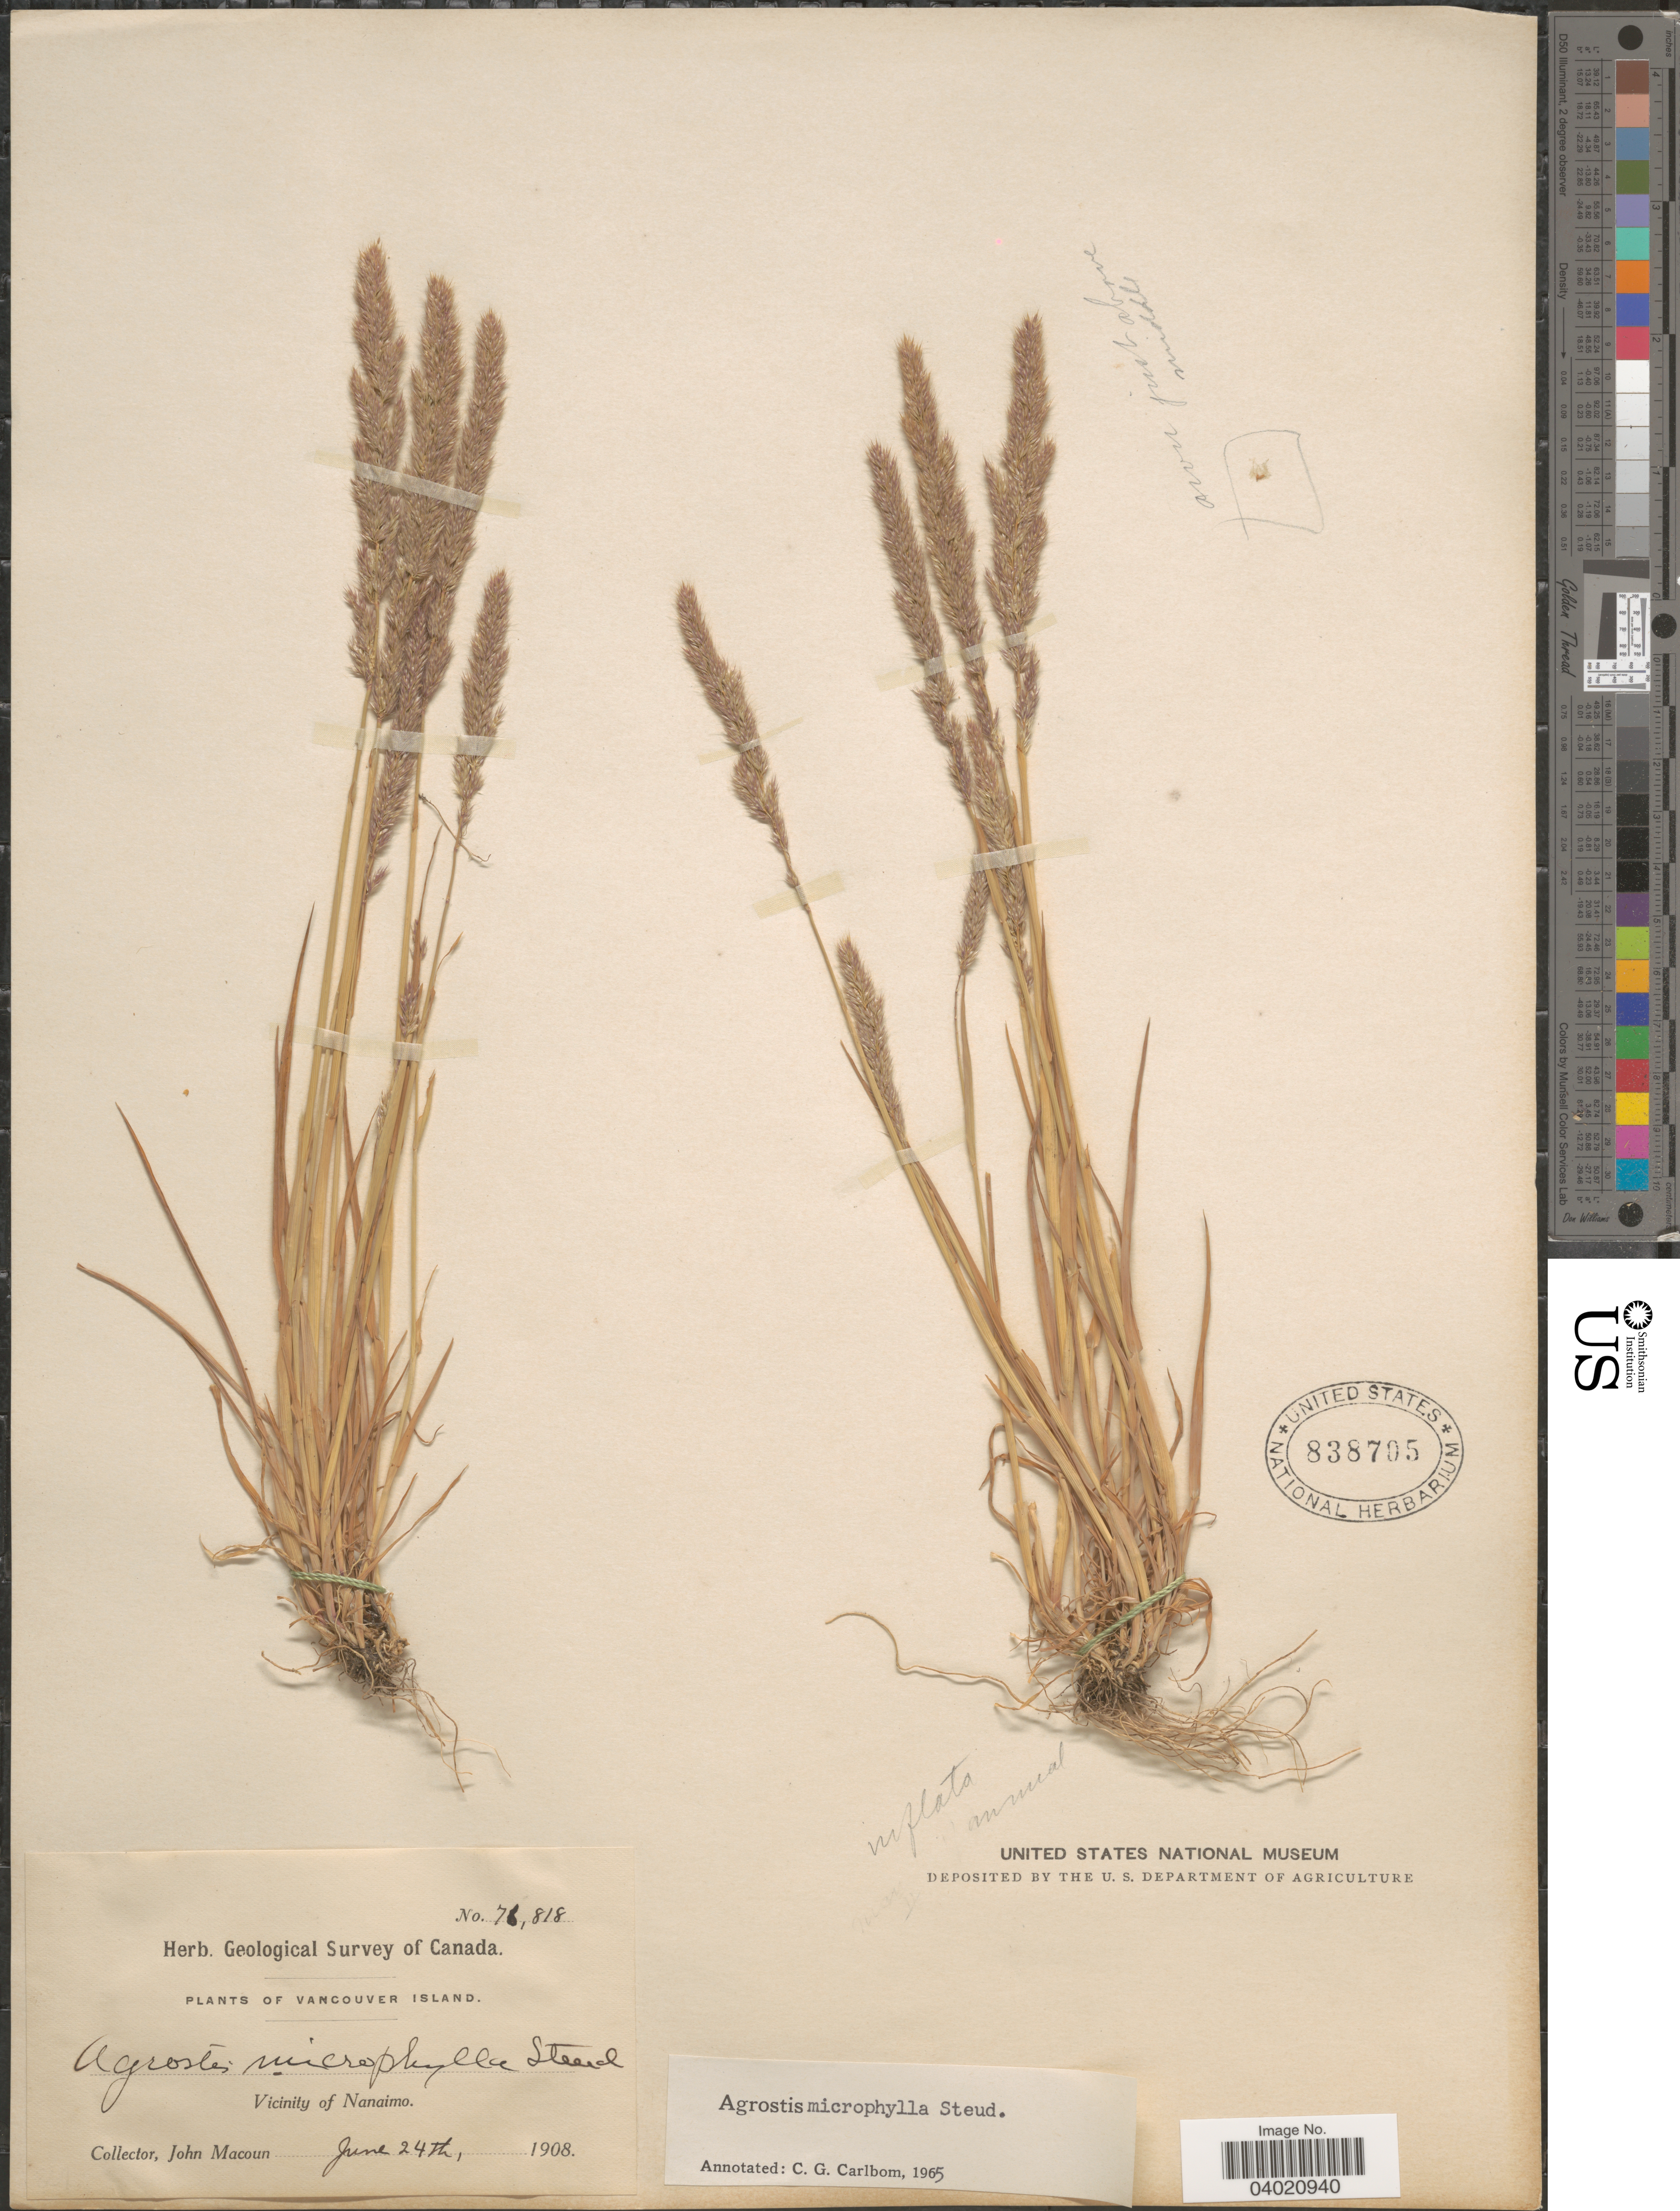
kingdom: Plantae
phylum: Tracheophyta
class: Liliopsida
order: Poales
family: Poaceae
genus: Agrostis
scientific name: Agrostis microphylla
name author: Steud.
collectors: J. Macoun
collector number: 76818*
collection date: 1908-06-24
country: Canada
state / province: British Columbia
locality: Vancouver Island. Vicinity of Nanaimo.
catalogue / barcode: US 838705